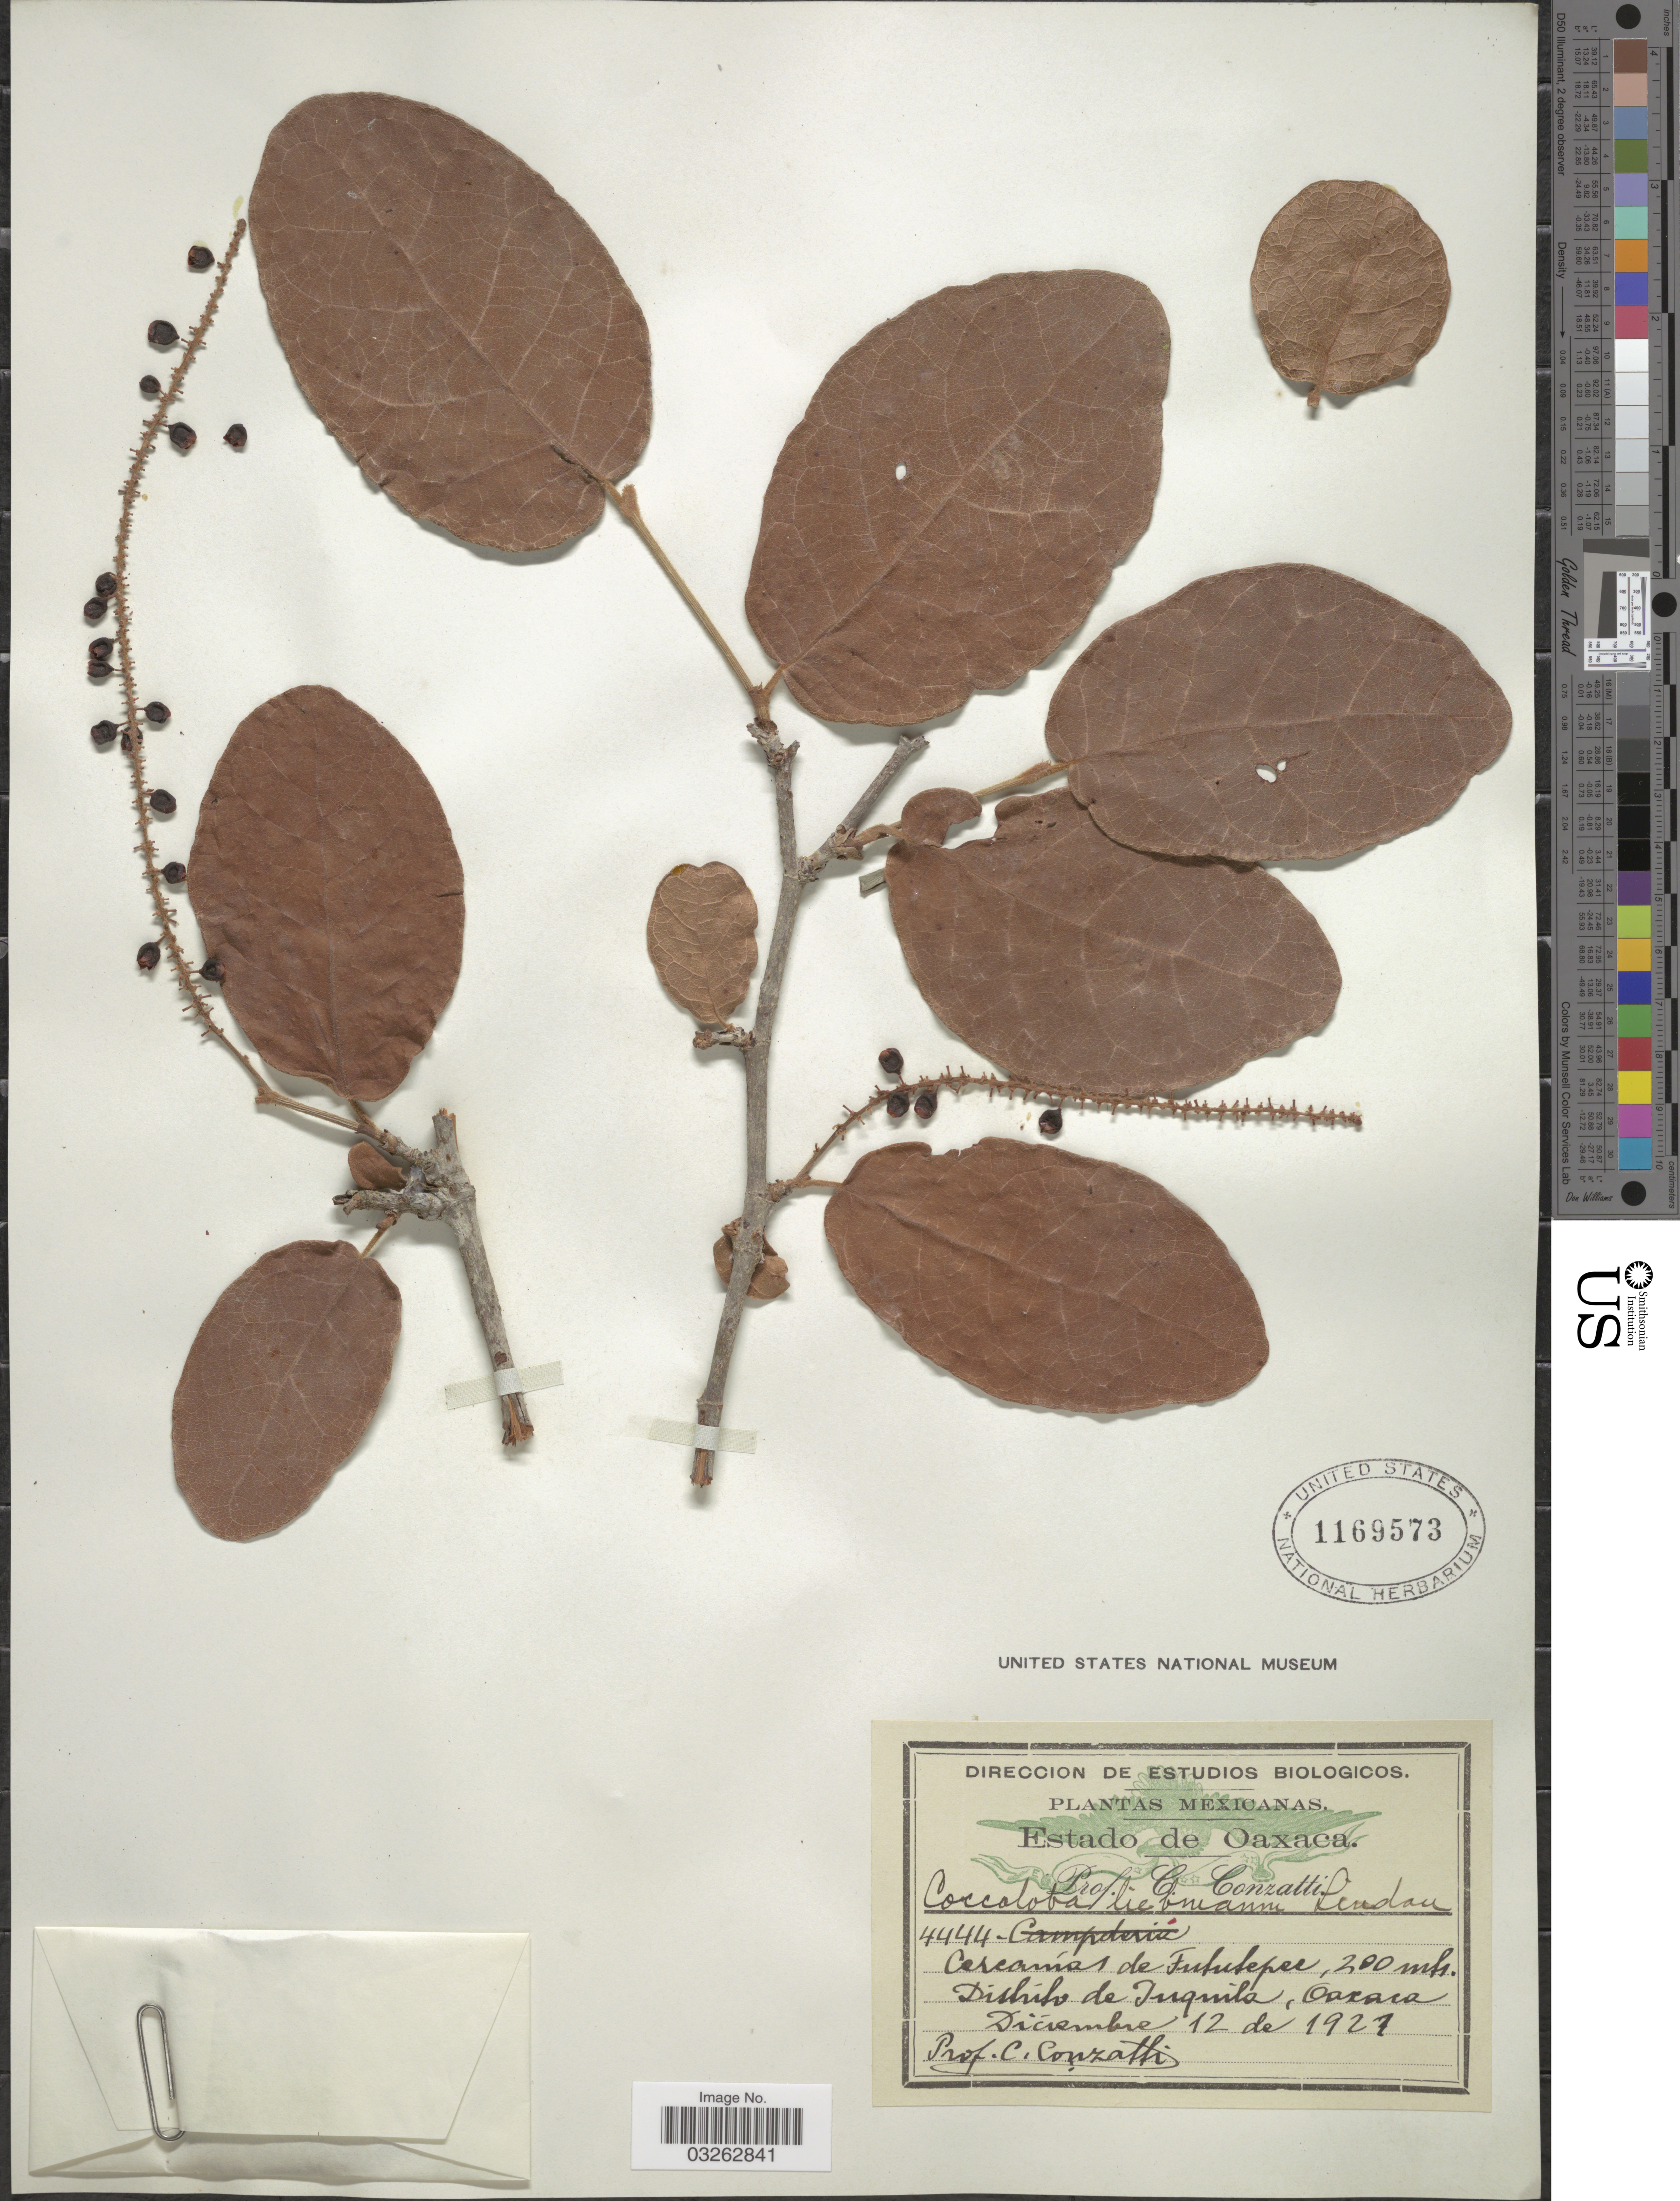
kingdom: Plantae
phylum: Tracheophyta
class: Magnoliopsida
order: Caryophyllales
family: Polygonaceae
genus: Coccoloba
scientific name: Coccoloba liebmannii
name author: Lindau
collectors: C. Conzatti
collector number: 4444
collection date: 1927-12-12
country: Mexico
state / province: Oaxaca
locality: Cercanias de Tututepec. Distrito de Juquila.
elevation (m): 200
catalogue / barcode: US 1169573